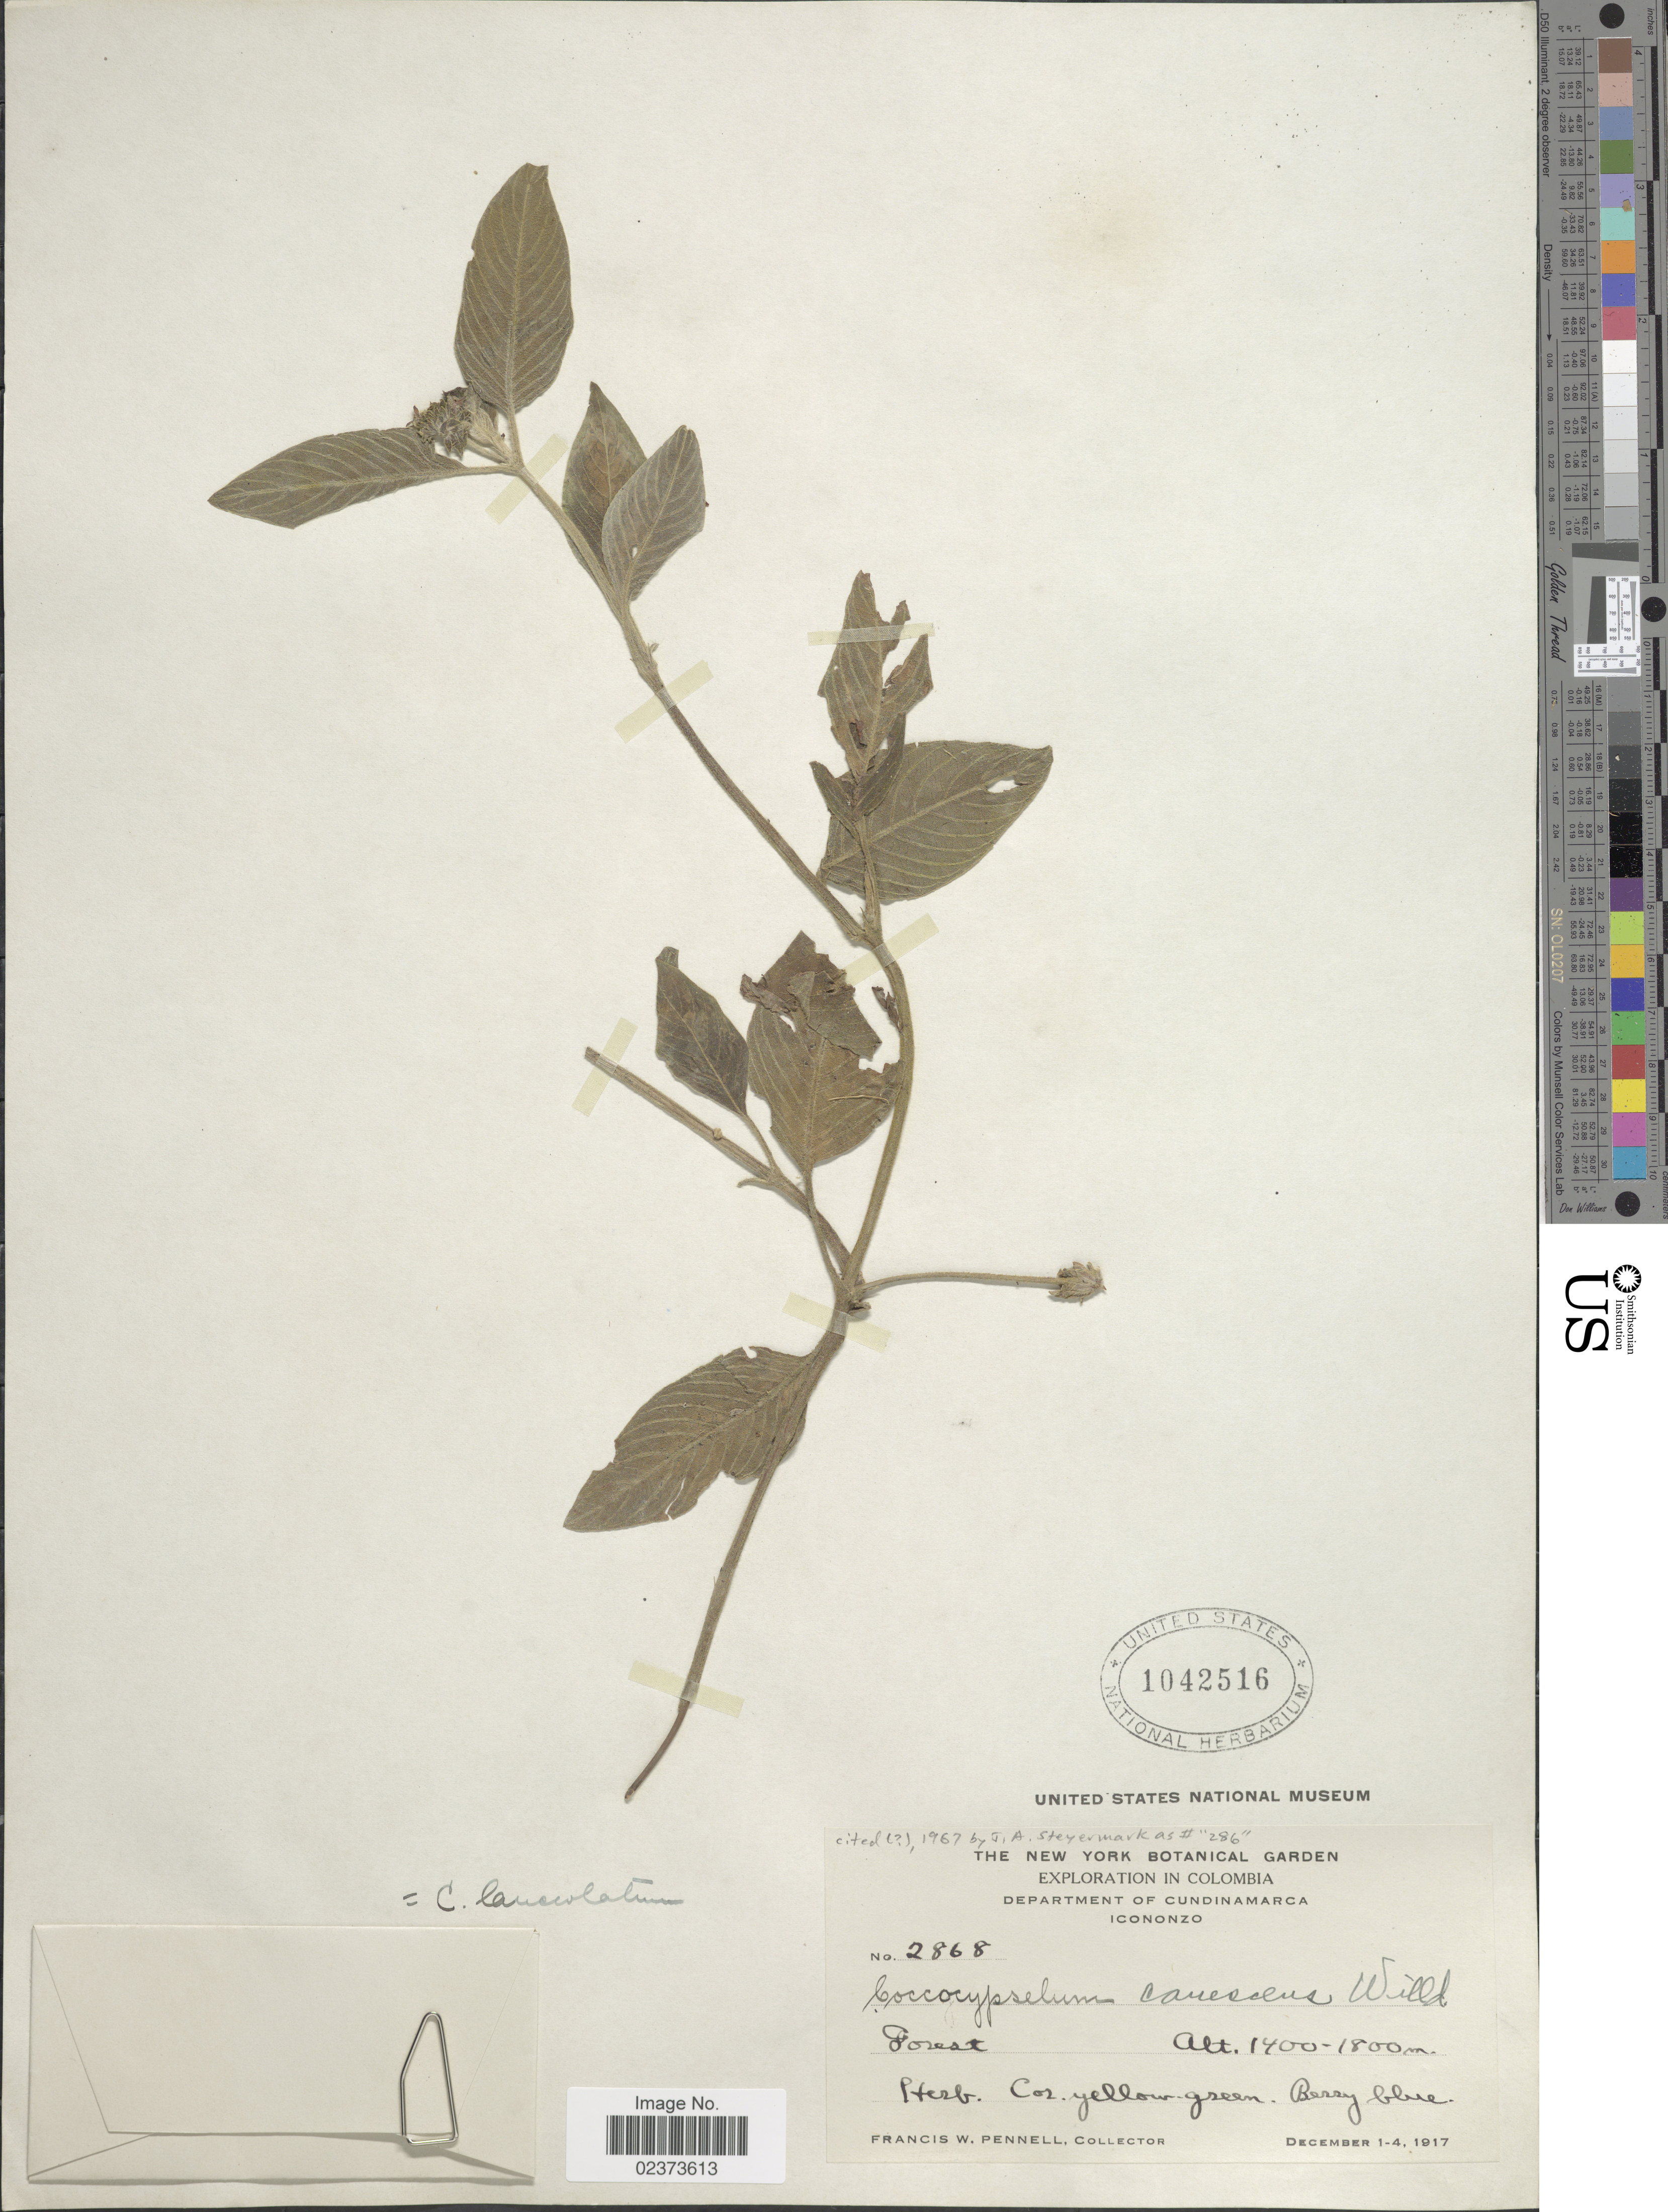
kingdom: Plantae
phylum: Tracheophyta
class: Magnoliopsida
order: Gentianales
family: Rubiaceae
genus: Coccocypselum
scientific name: Coccocypselum lanceolatum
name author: (Ruiz & Pav.) Pers.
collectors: F. W. Pennell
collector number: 2868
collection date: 1917-12-01/1917-12-04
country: Colombia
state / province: Cundinamarca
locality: Department of Cundinamarca, Icononzo, Forest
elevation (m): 1400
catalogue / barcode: US 1042516